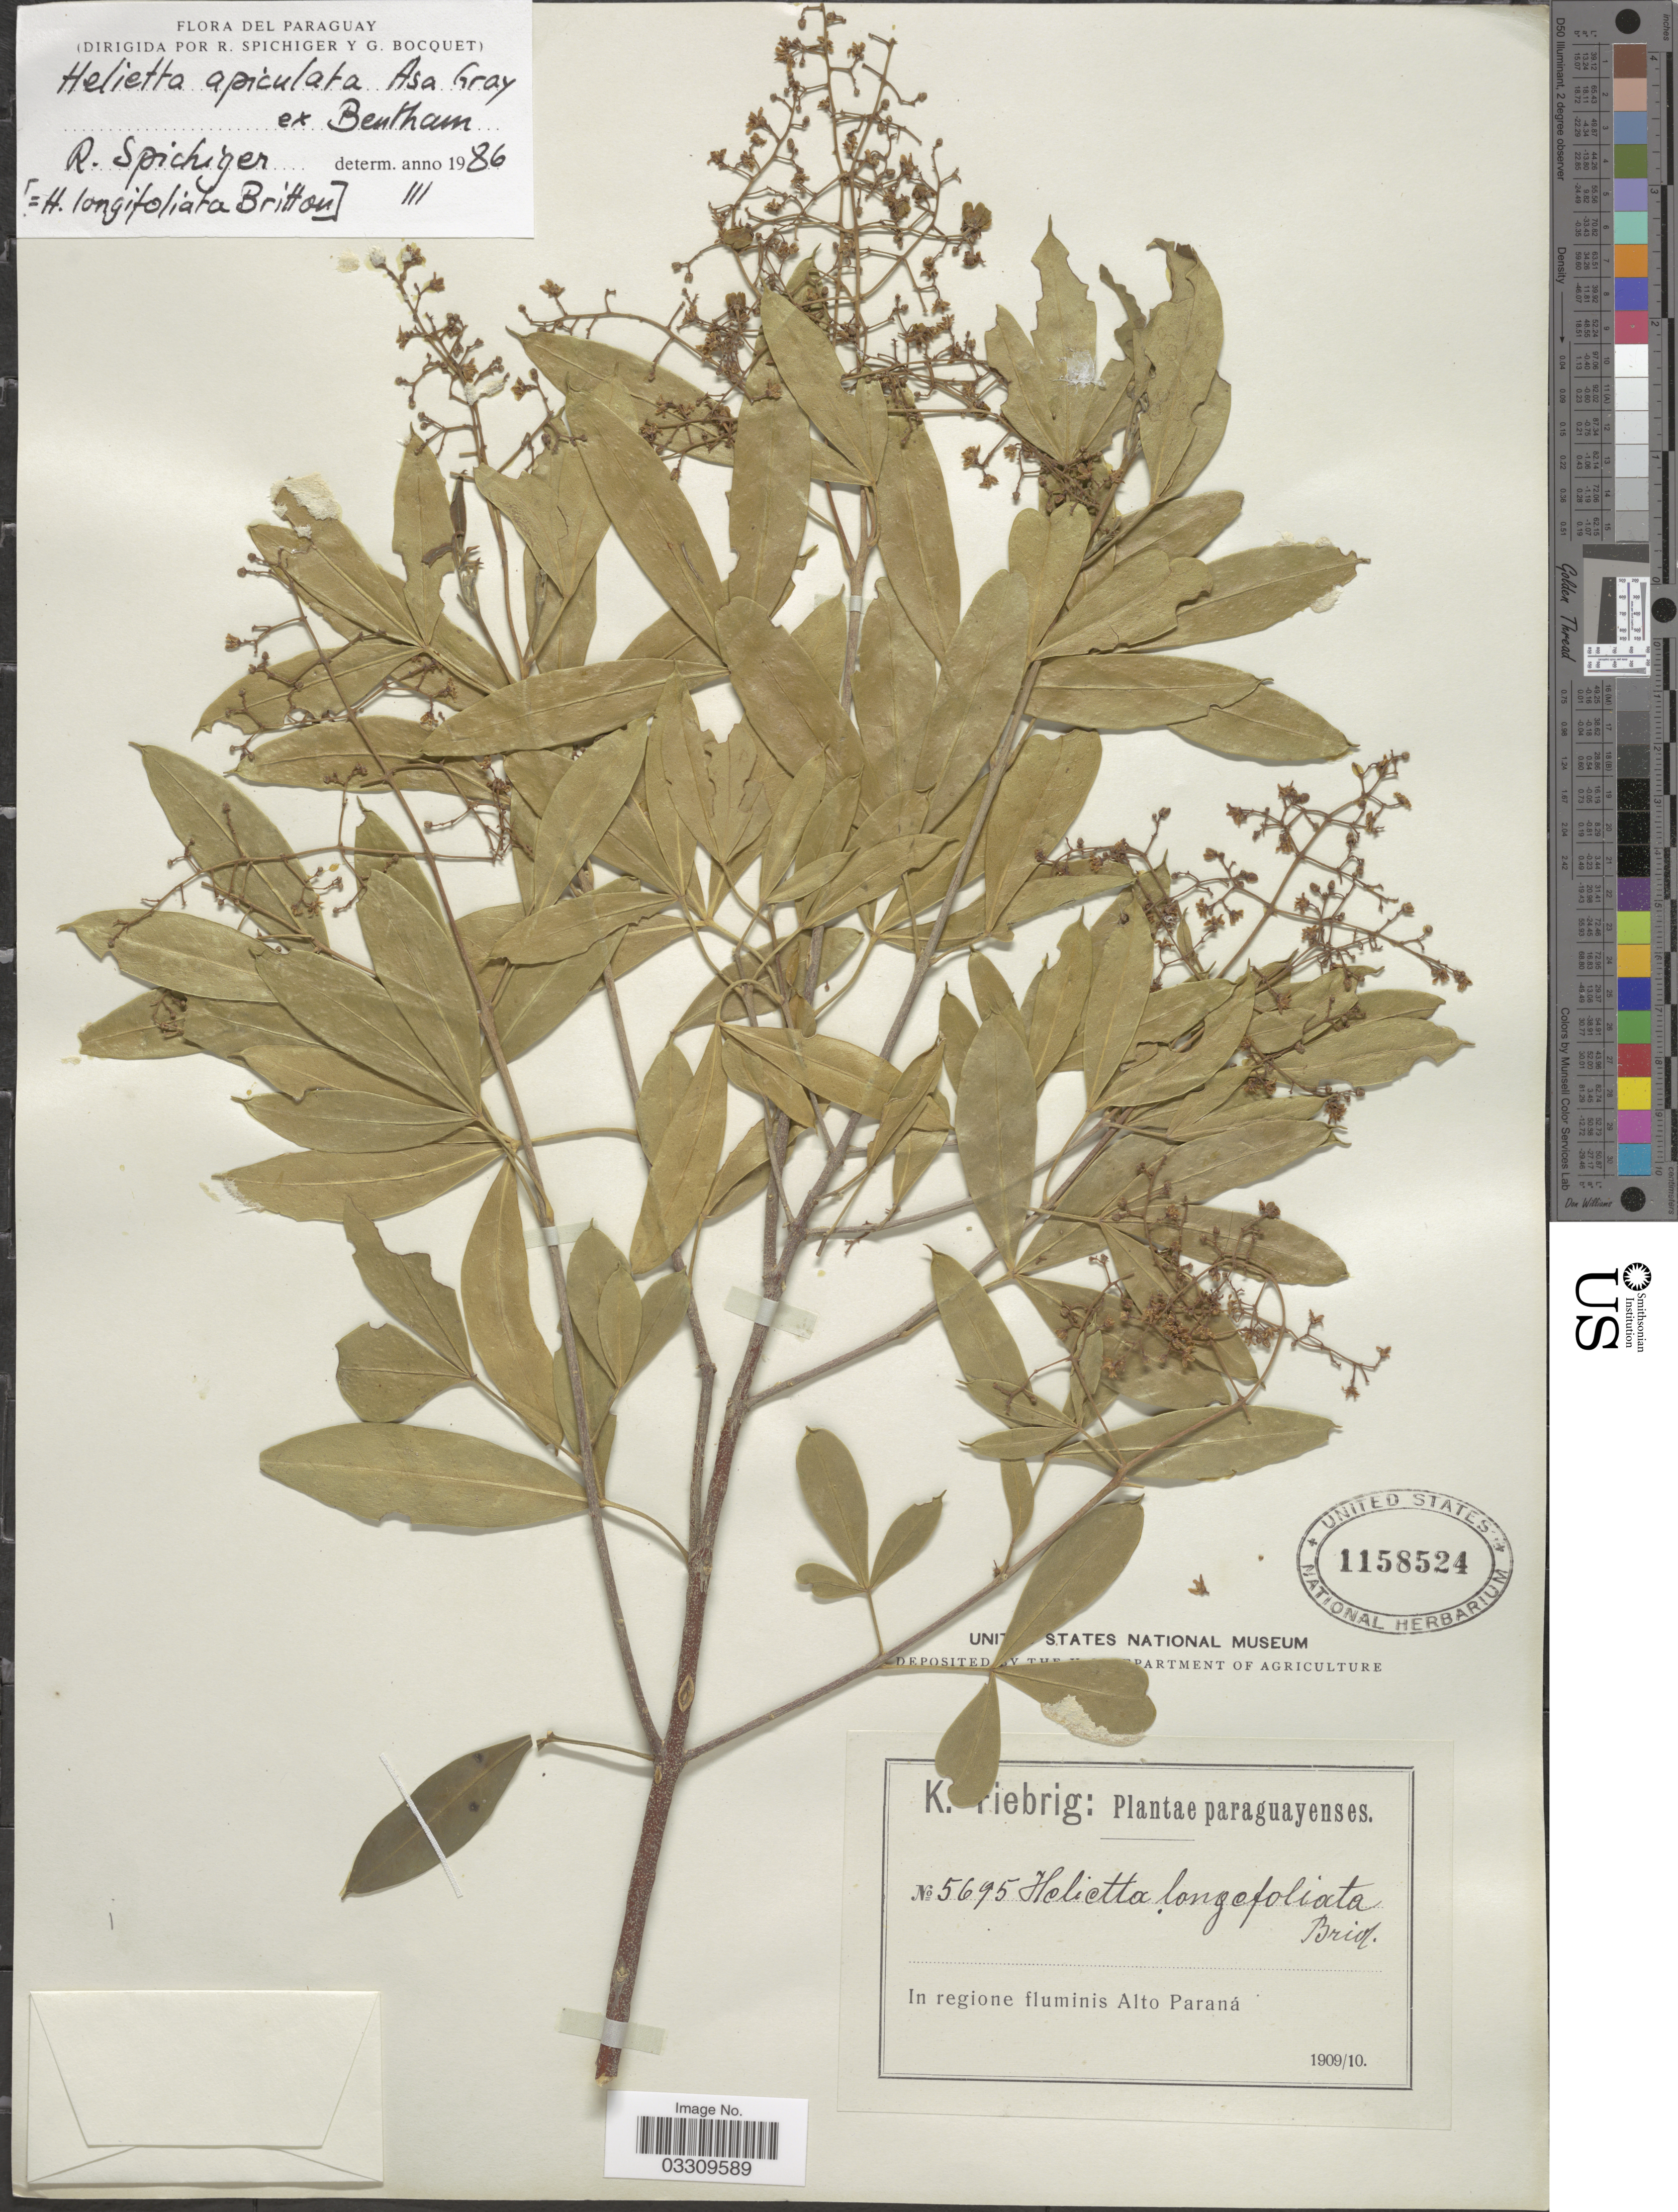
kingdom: Plantae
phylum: Tracheophyta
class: Liliopsida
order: Zingiberales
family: Zingiberaceae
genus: Amomum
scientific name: Amomum dealbatum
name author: Roxb.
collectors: K. Fiebrig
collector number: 5695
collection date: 1909/1910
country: Paraguay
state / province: Alto Parana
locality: Paraguayenses, In regione fluminis Alto Paraná.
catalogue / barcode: US 1158524